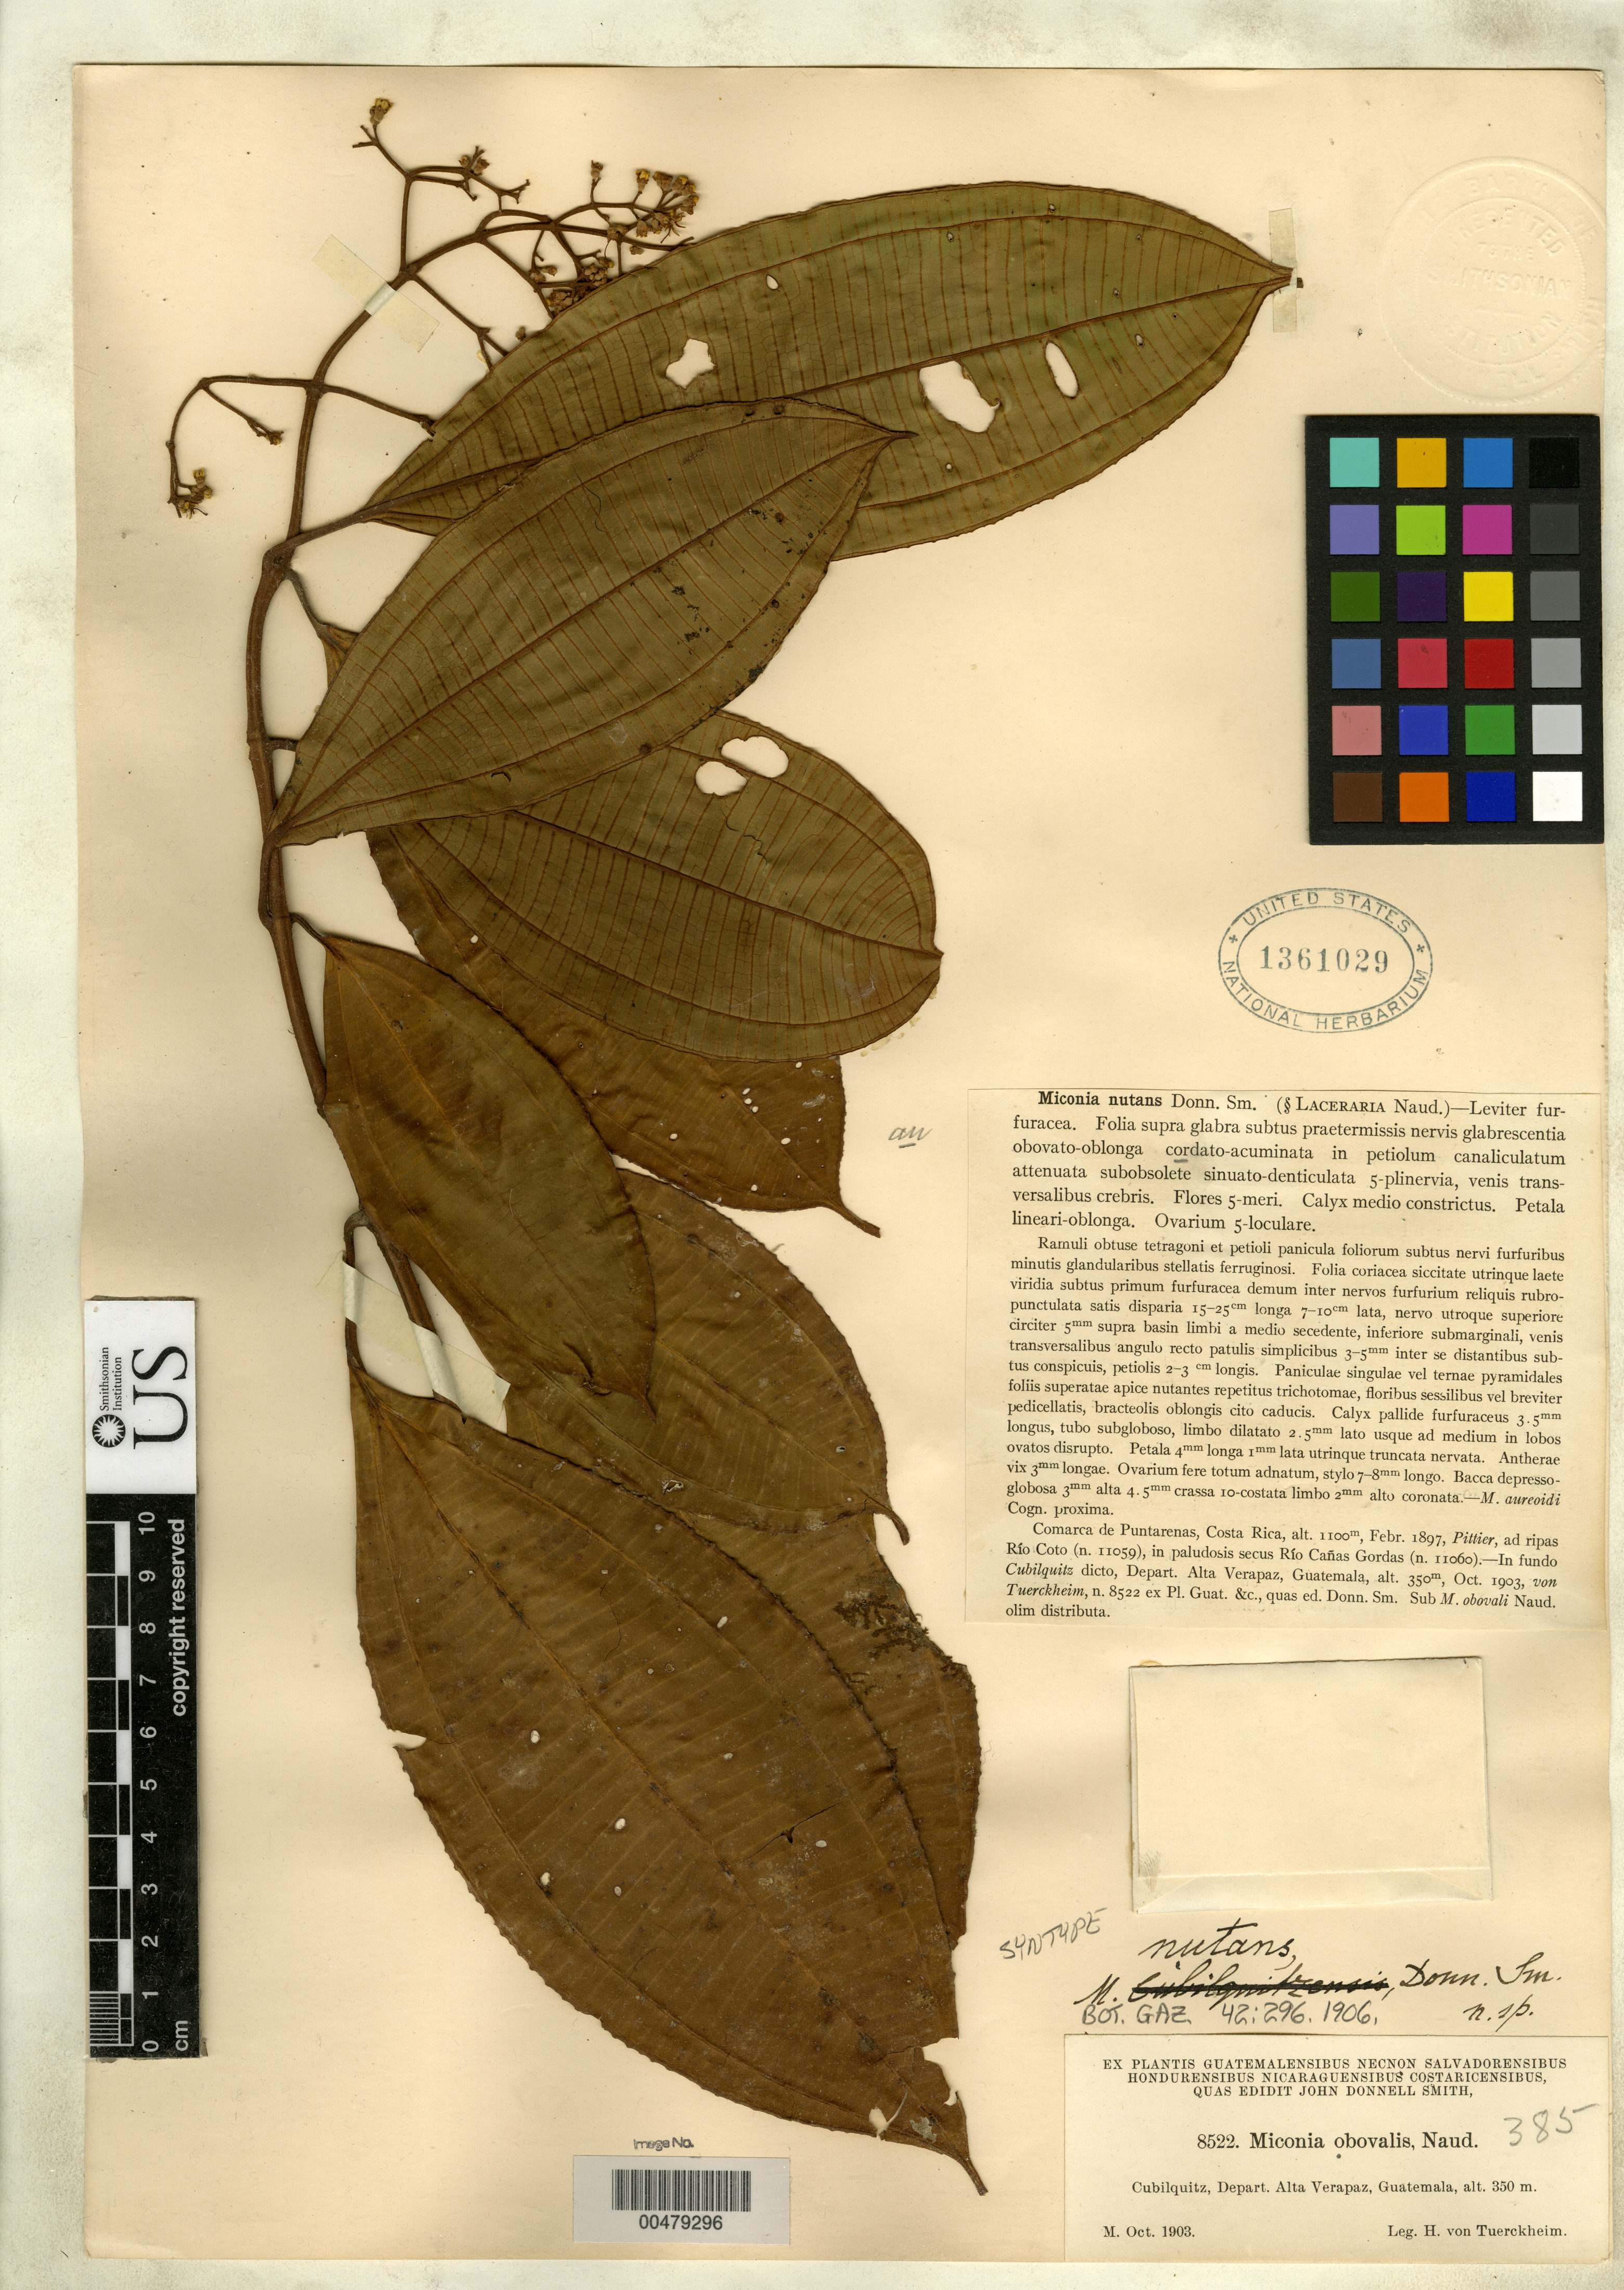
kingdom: Plantae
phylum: Tracheophyta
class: Magnoliopsida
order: Myrtales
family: Melastomataceae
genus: Miconia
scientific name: Miconia nutans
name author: Donn. Sm.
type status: Syntype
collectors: H. von Türckheim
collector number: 8522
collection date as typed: Oct 1903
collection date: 1903-10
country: Guatemala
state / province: Alta Verapaz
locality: Cubilquitz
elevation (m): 350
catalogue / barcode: US 1361029